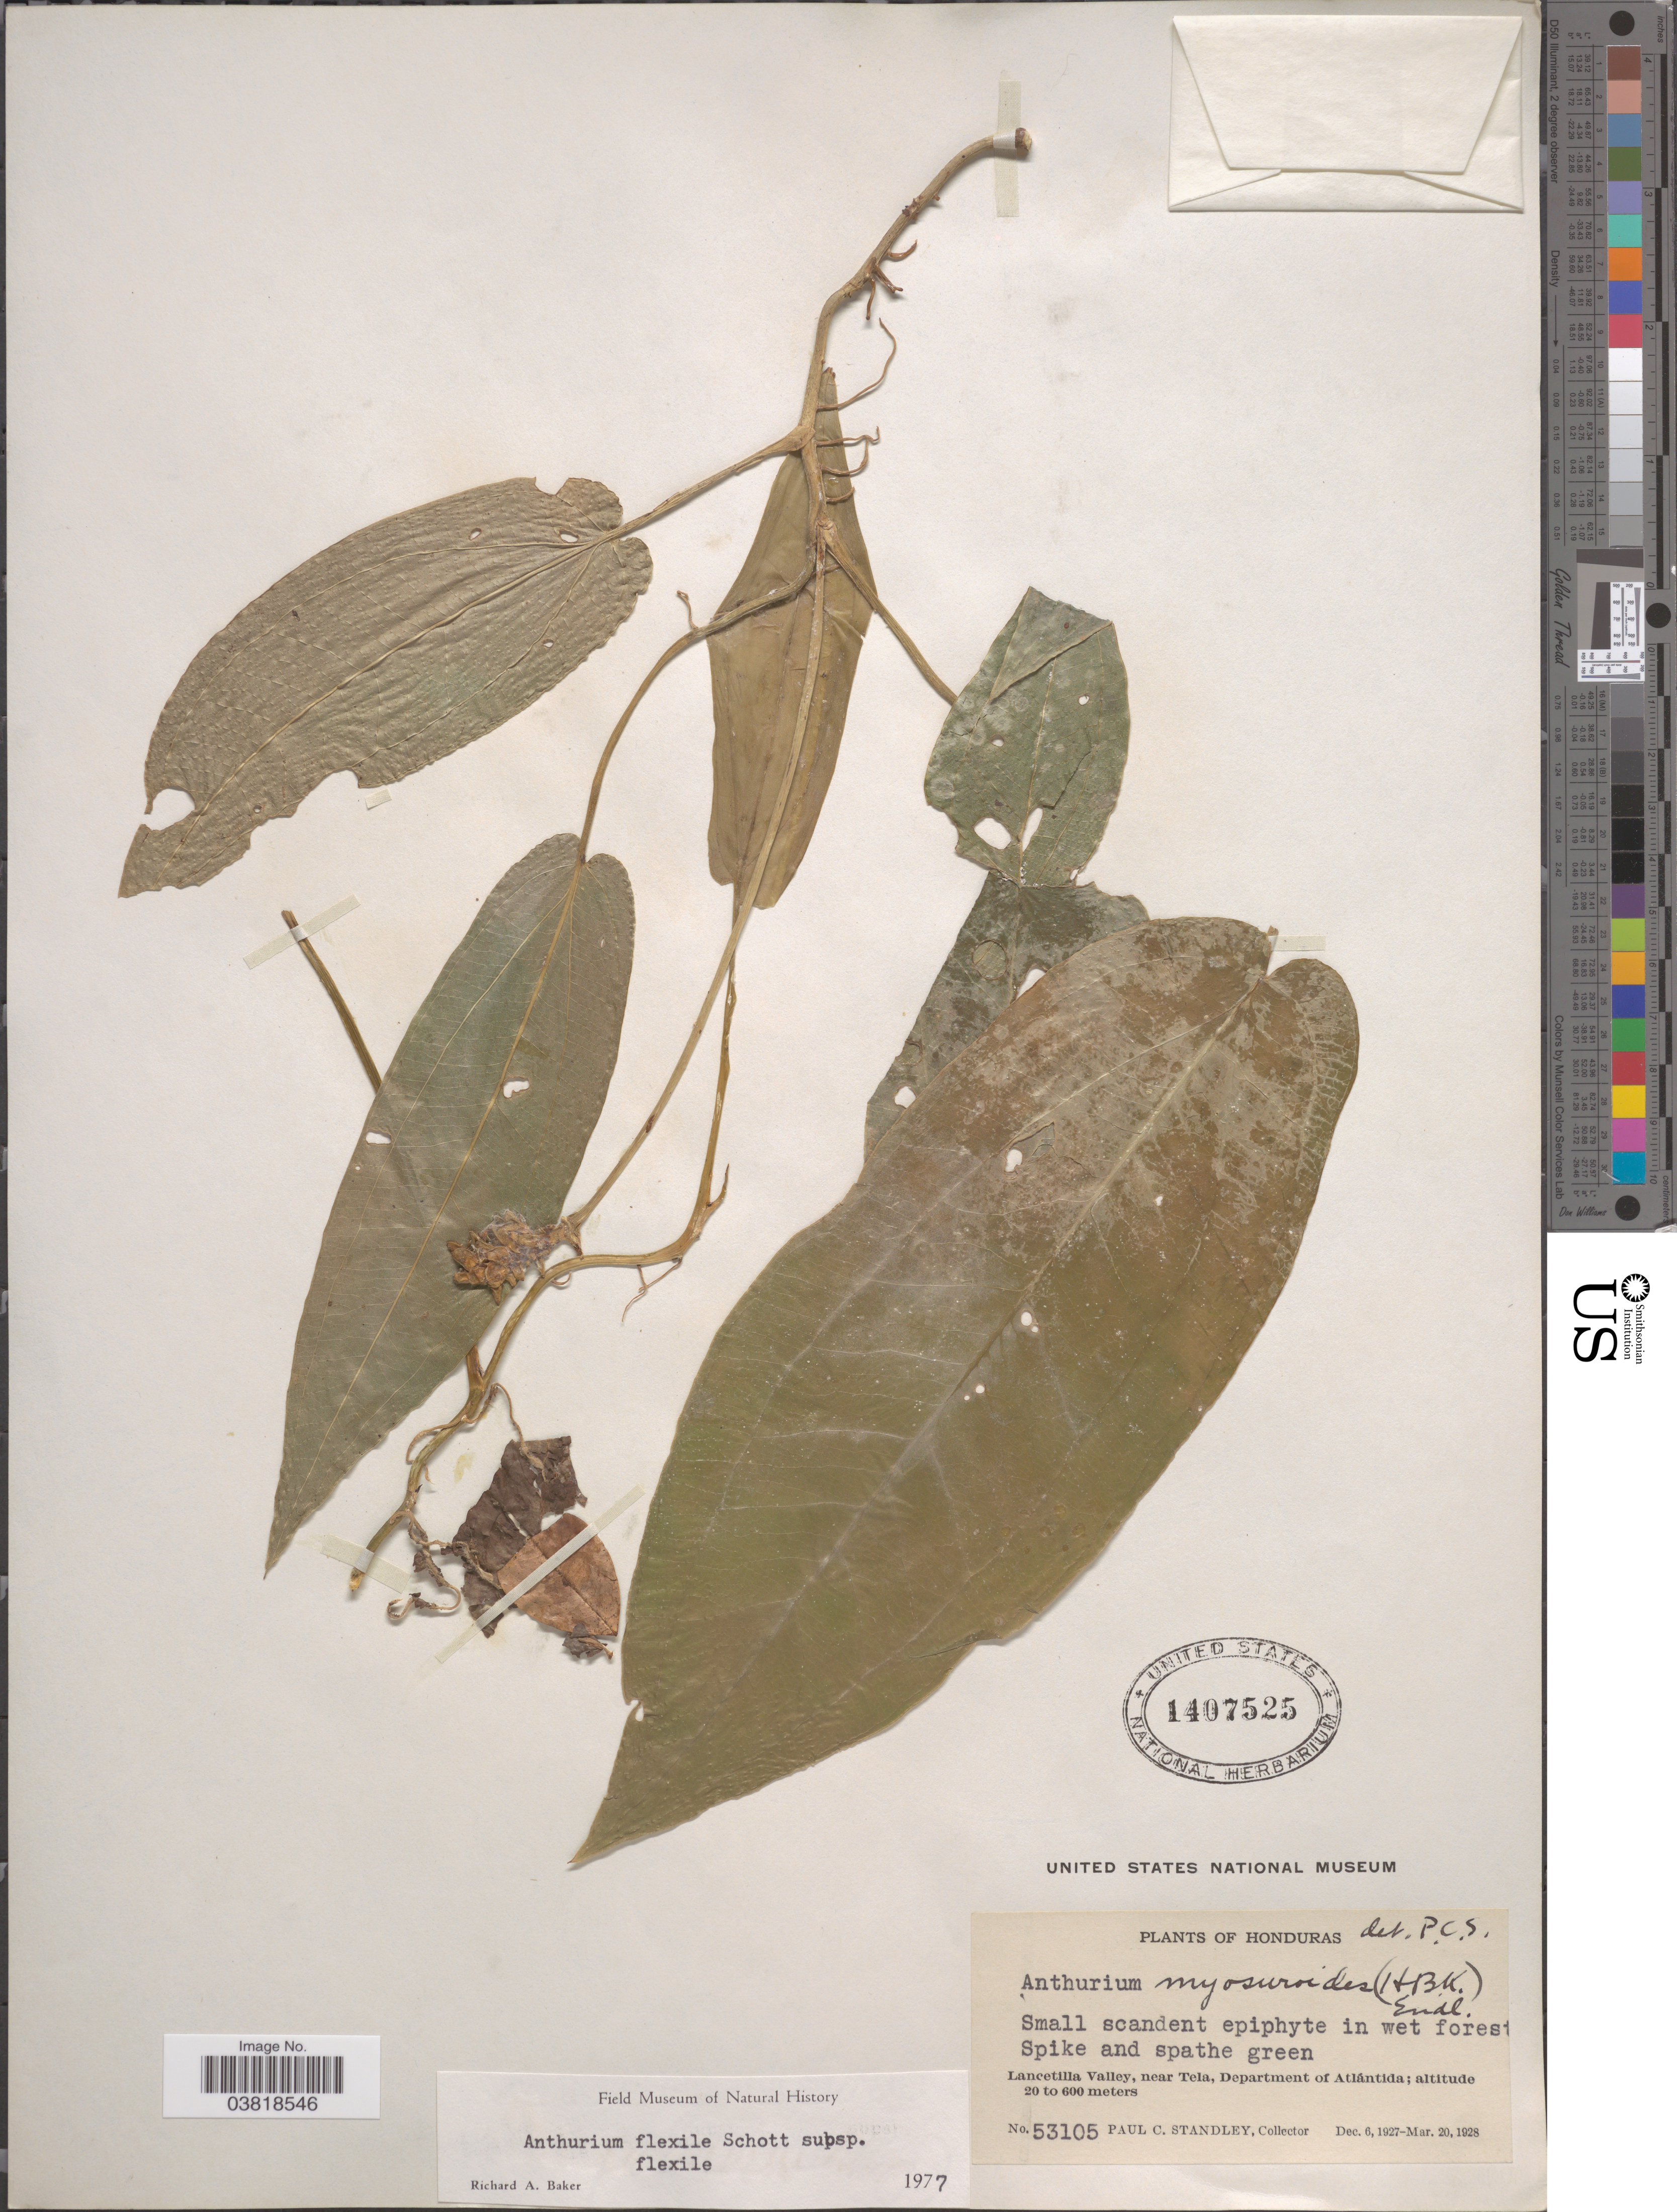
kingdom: Plantae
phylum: Tracheophyta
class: Liliopsida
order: Alismatales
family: Araceae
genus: Anthurium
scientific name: Anthurium flexile subsp. flexile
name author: Schott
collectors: P. C. Standley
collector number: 53105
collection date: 1927-12-06/1928-03-20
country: Honduras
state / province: Atlantida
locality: Lancetilla Valley, near Tela, Department of Atlántida.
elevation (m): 20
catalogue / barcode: US 1407525